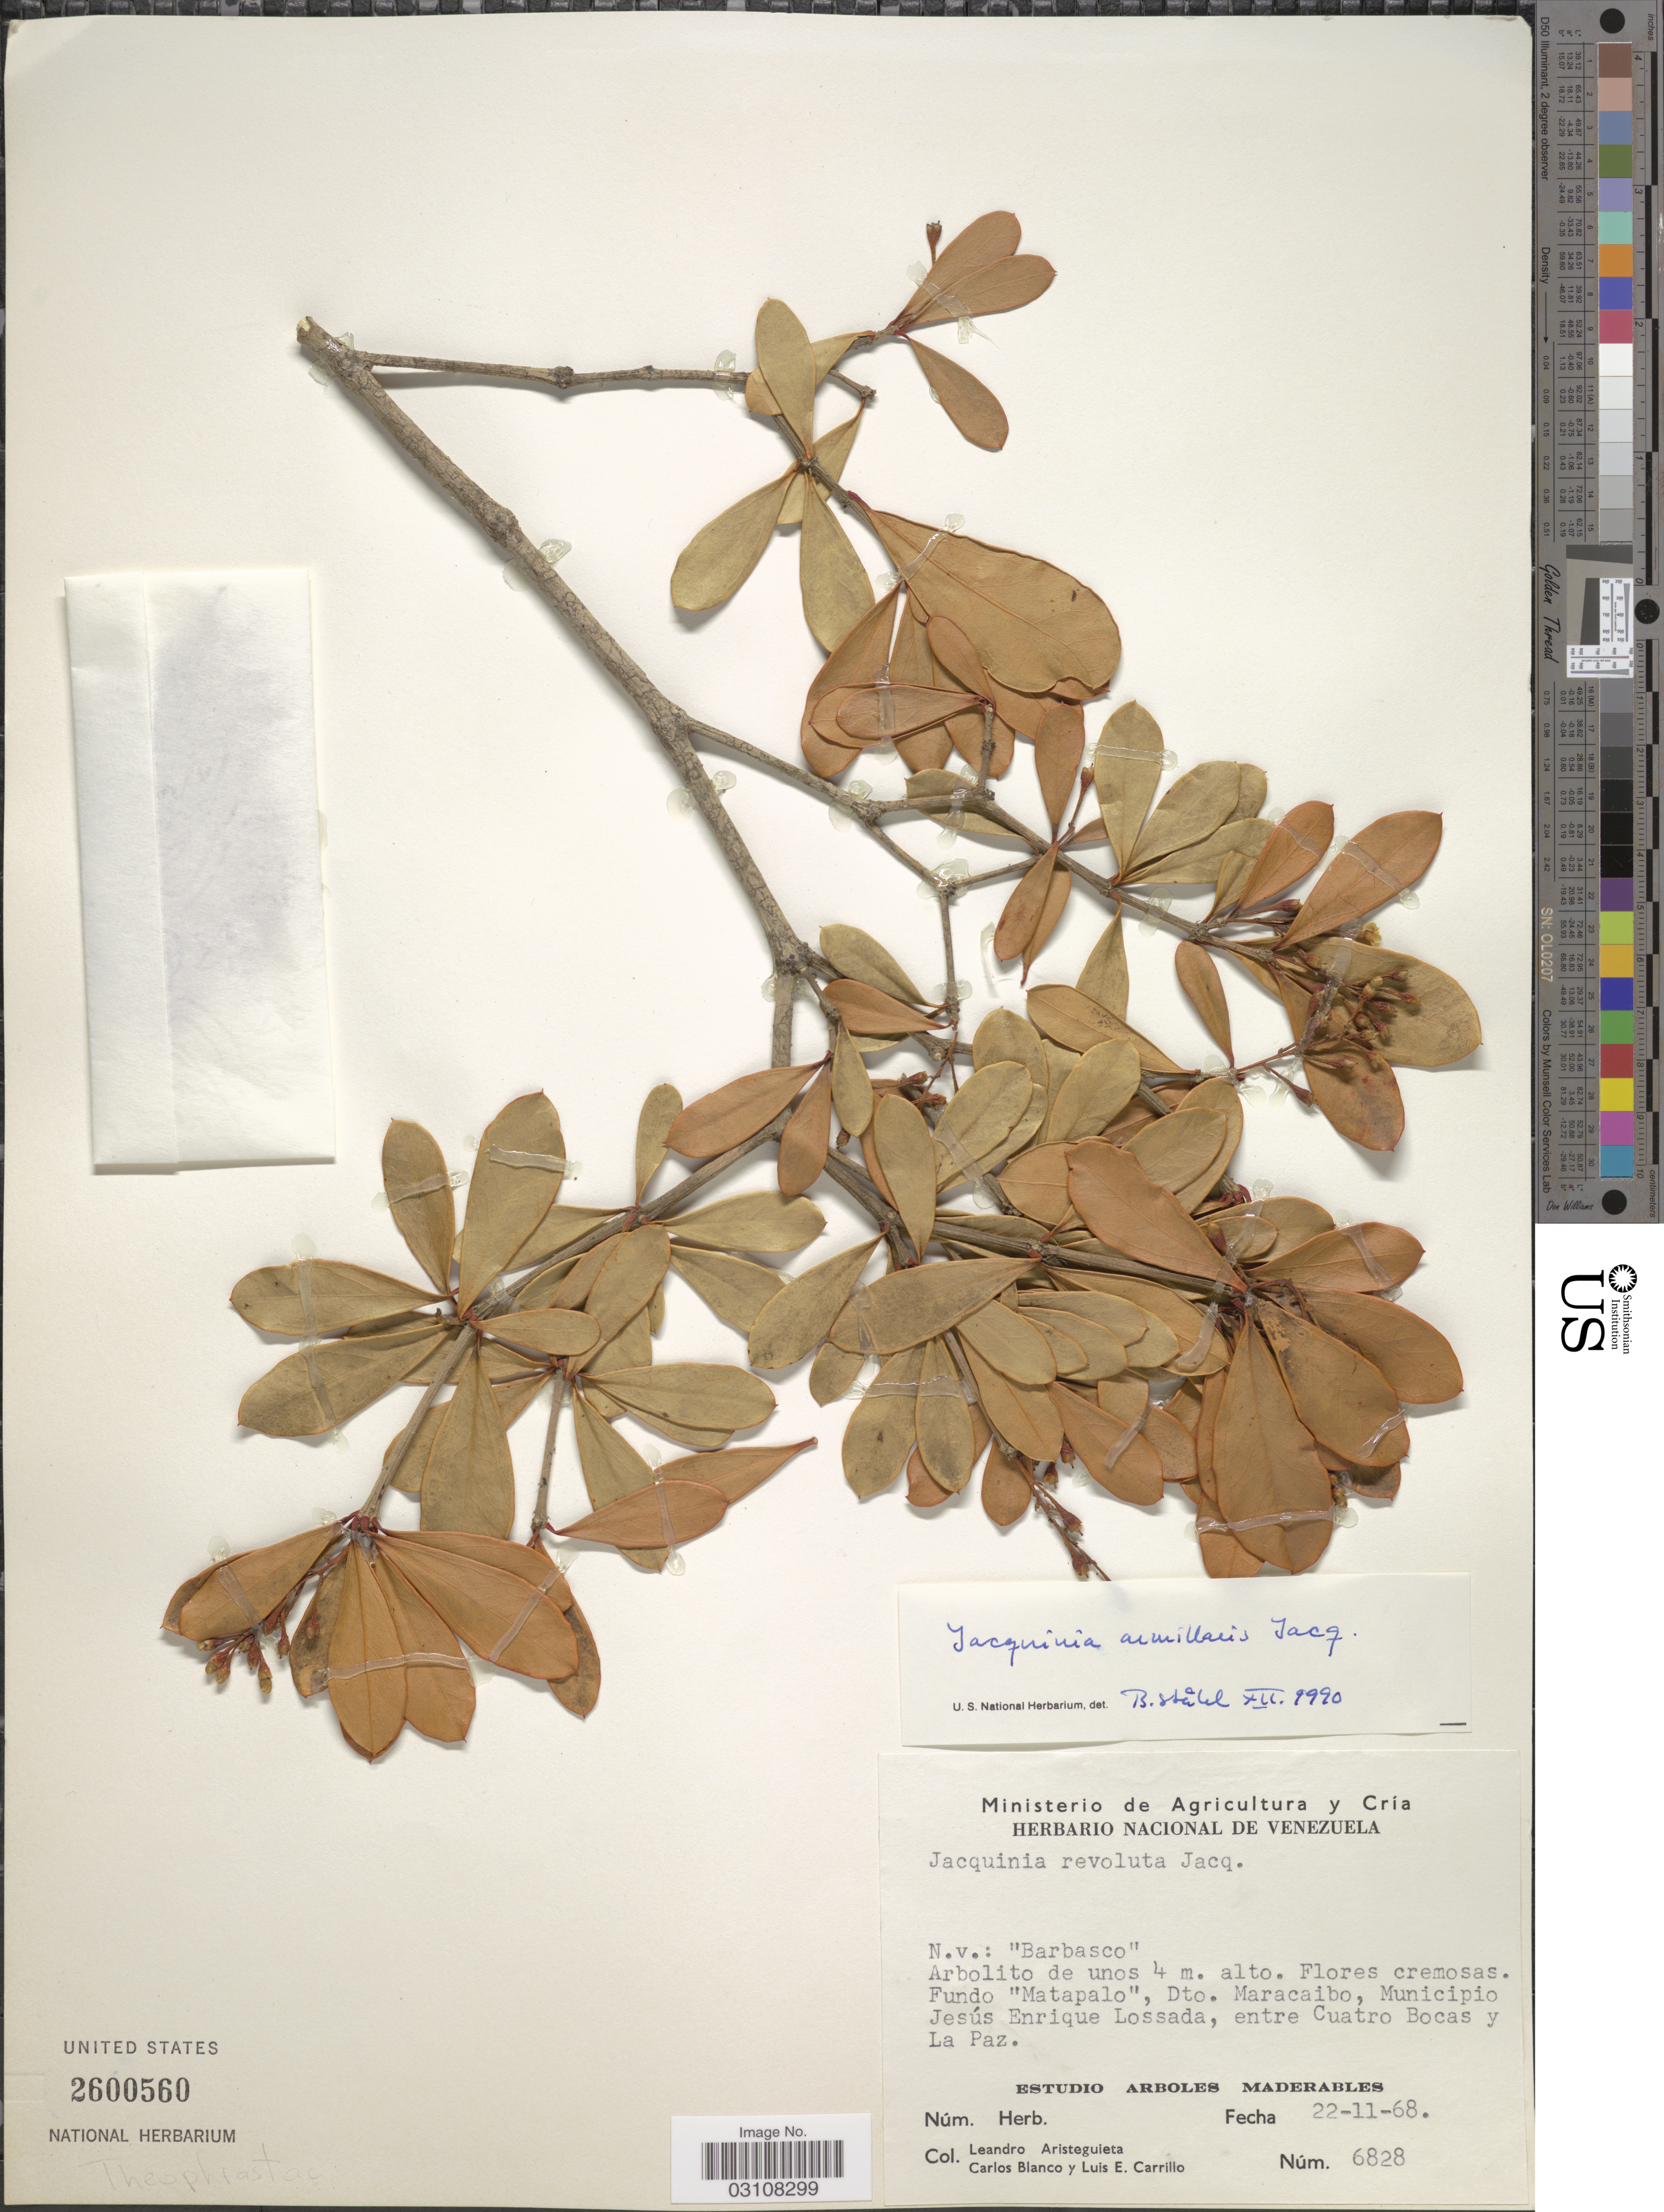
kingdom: Plantae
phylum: Tracheophyta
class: Magnoliopsida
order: Ericales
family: Primulaceae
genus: Jacquinia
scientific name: Jacquinia armillaris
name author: Jacq.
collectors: L. Aristeguieta, C. Blanco & L. Carrillo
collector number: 6828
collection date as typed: Transcribed d/m/y: 22/11/68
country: Venezuela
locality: Fundo 'Matapalo', Dto. Maracaibo, Municipio Jesús Enrique Lossada, entre Cuatro Bocas y La Paz. Estudio Arboles Maderables.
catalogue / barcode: US 2600560